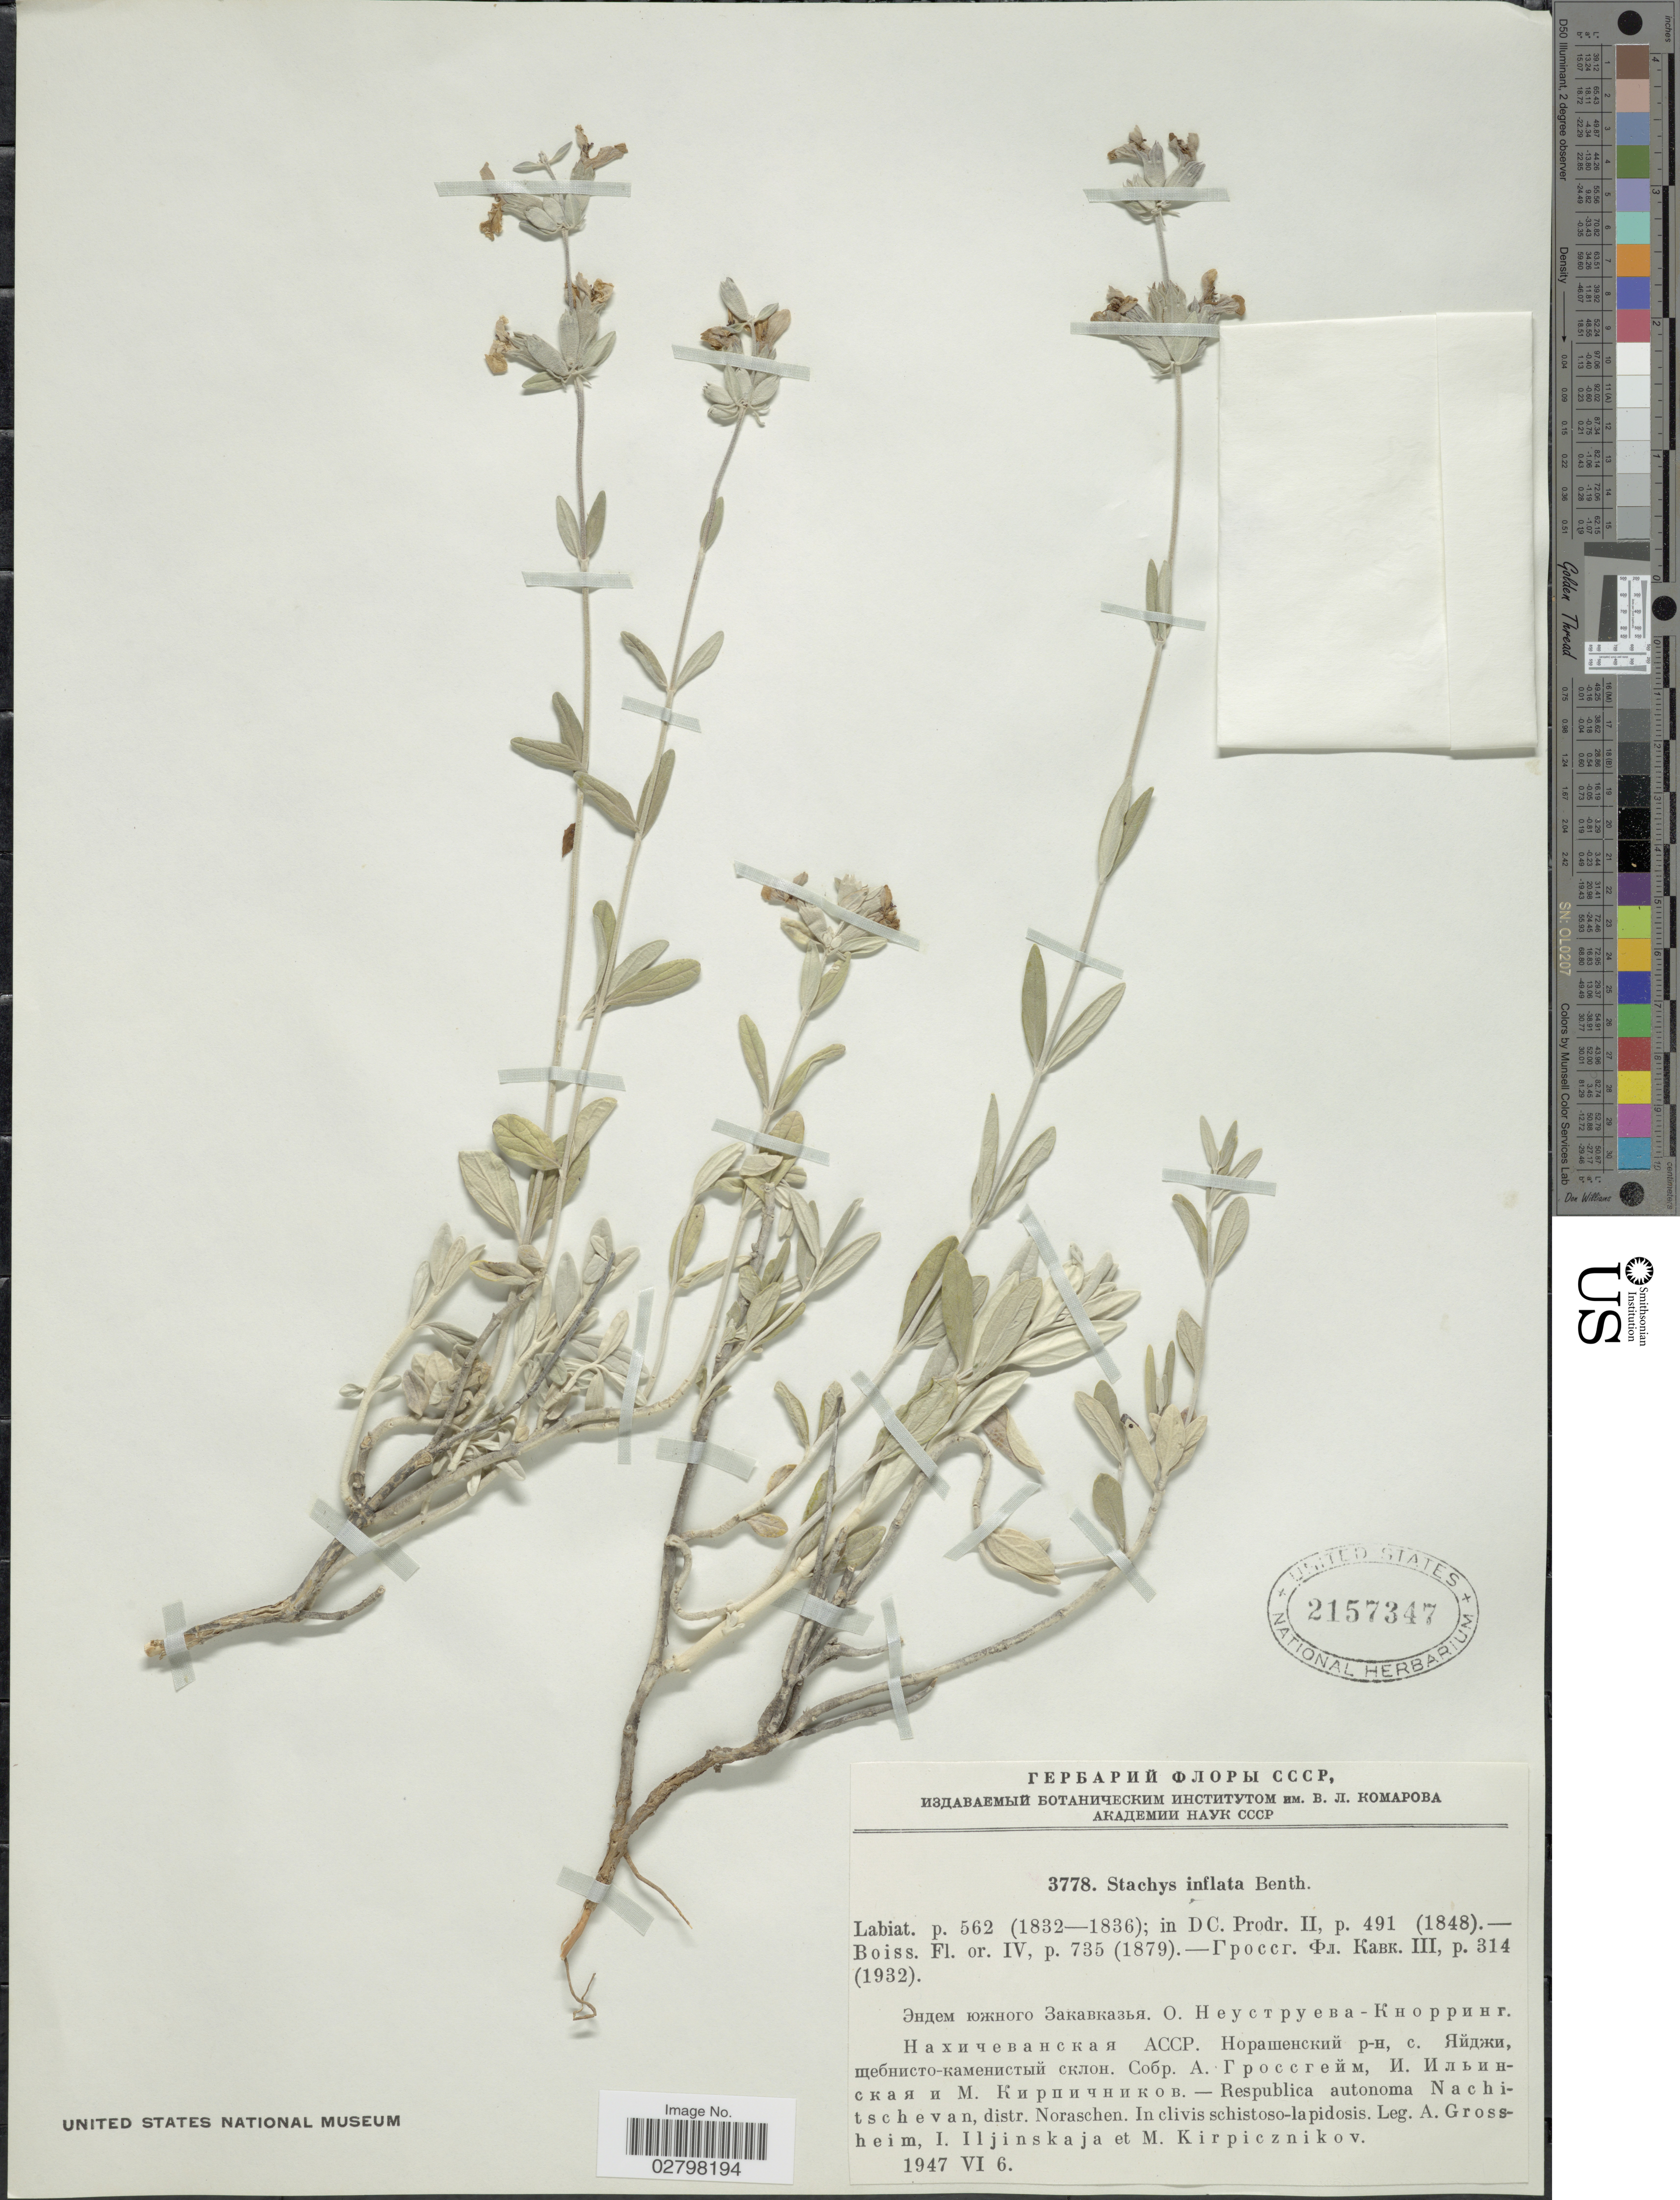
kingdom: Plantae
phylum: Tracheophyta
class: Magnoliopsida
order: Lamiales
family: Lamiaceae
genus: Stachys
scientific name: Stachys inflata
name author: Benth.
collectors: A. Grossheim, I. Iljinskaja & M. Kirpicznikov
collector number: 3778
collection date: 1947-06-06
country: Azerbaijan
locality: Respublica autonoma Nachitschevan, distr. Noraschen. In clivis schistoso-lapidosis.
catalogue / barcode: US 2157347